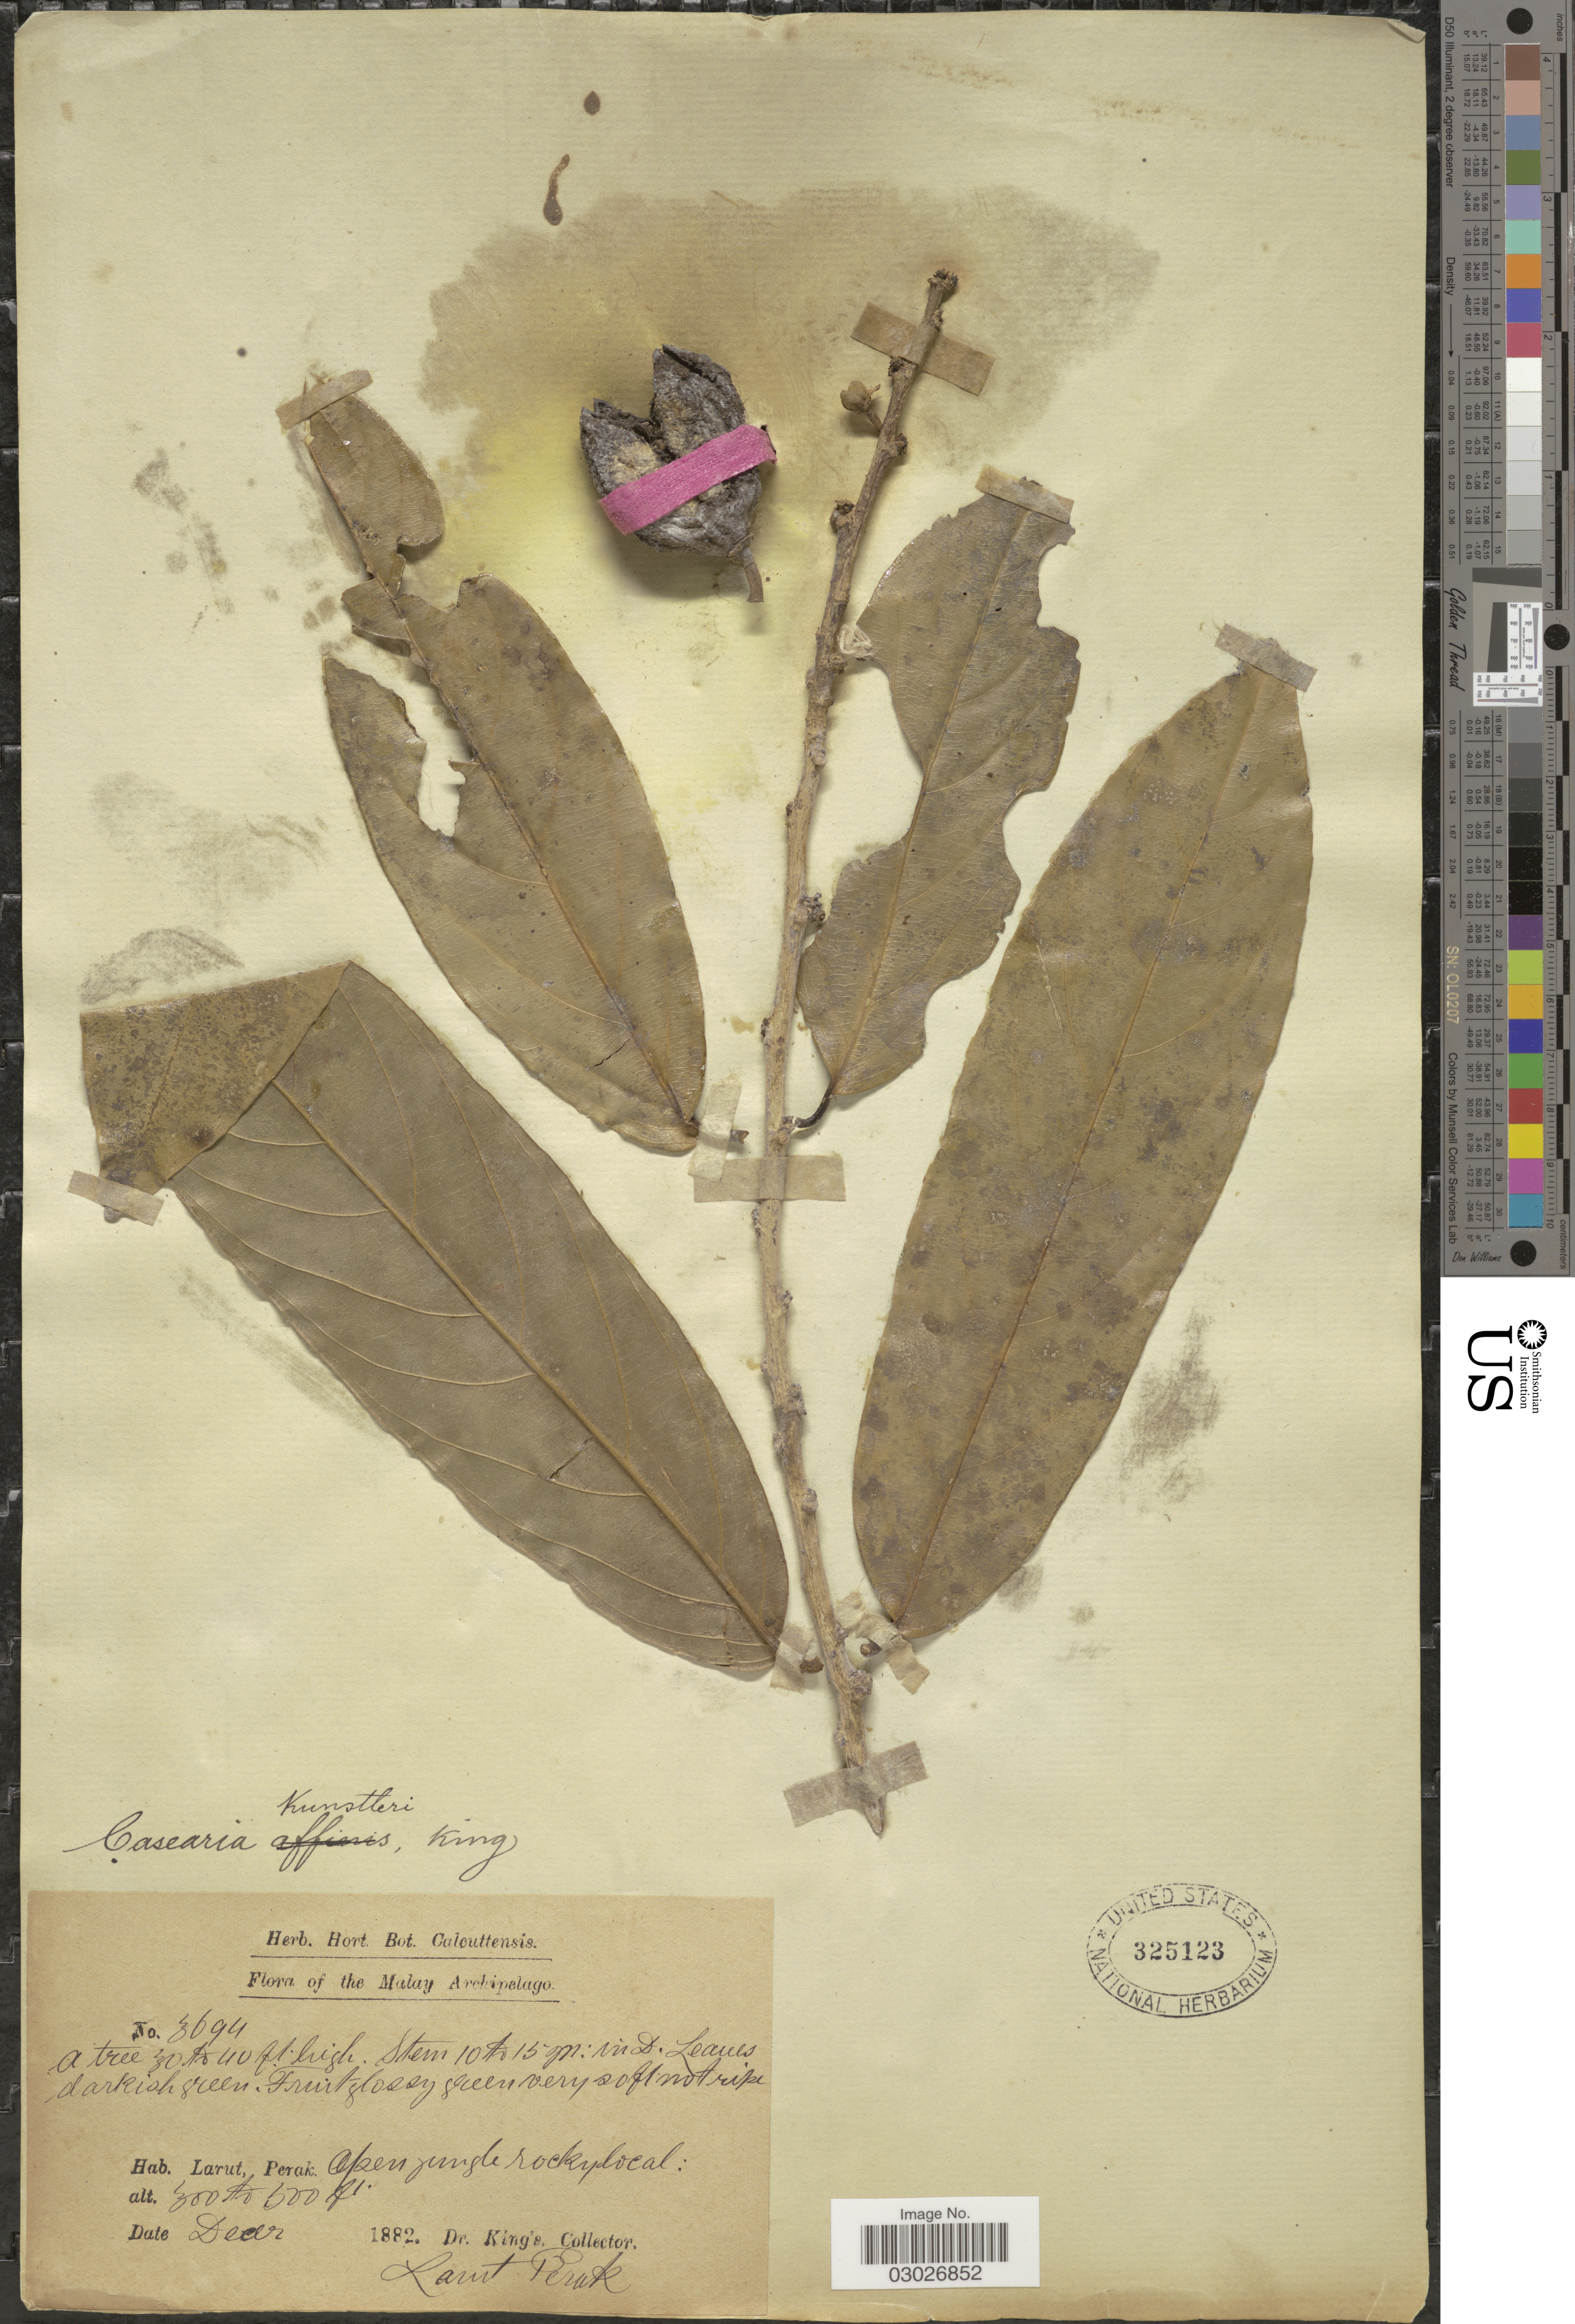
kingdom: Plantae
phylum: Tracheophyta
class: Magnoliopsida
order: Malpighiales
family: Salicaceae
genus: Casearia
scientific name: Casearia kunstleri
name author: King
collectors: Dr. King's collector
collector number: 3694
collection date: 1882-12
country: Malaysia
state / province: Perak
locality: The Malay Archipelago. Larut, Perak.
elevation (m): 91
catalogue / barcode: US 325123